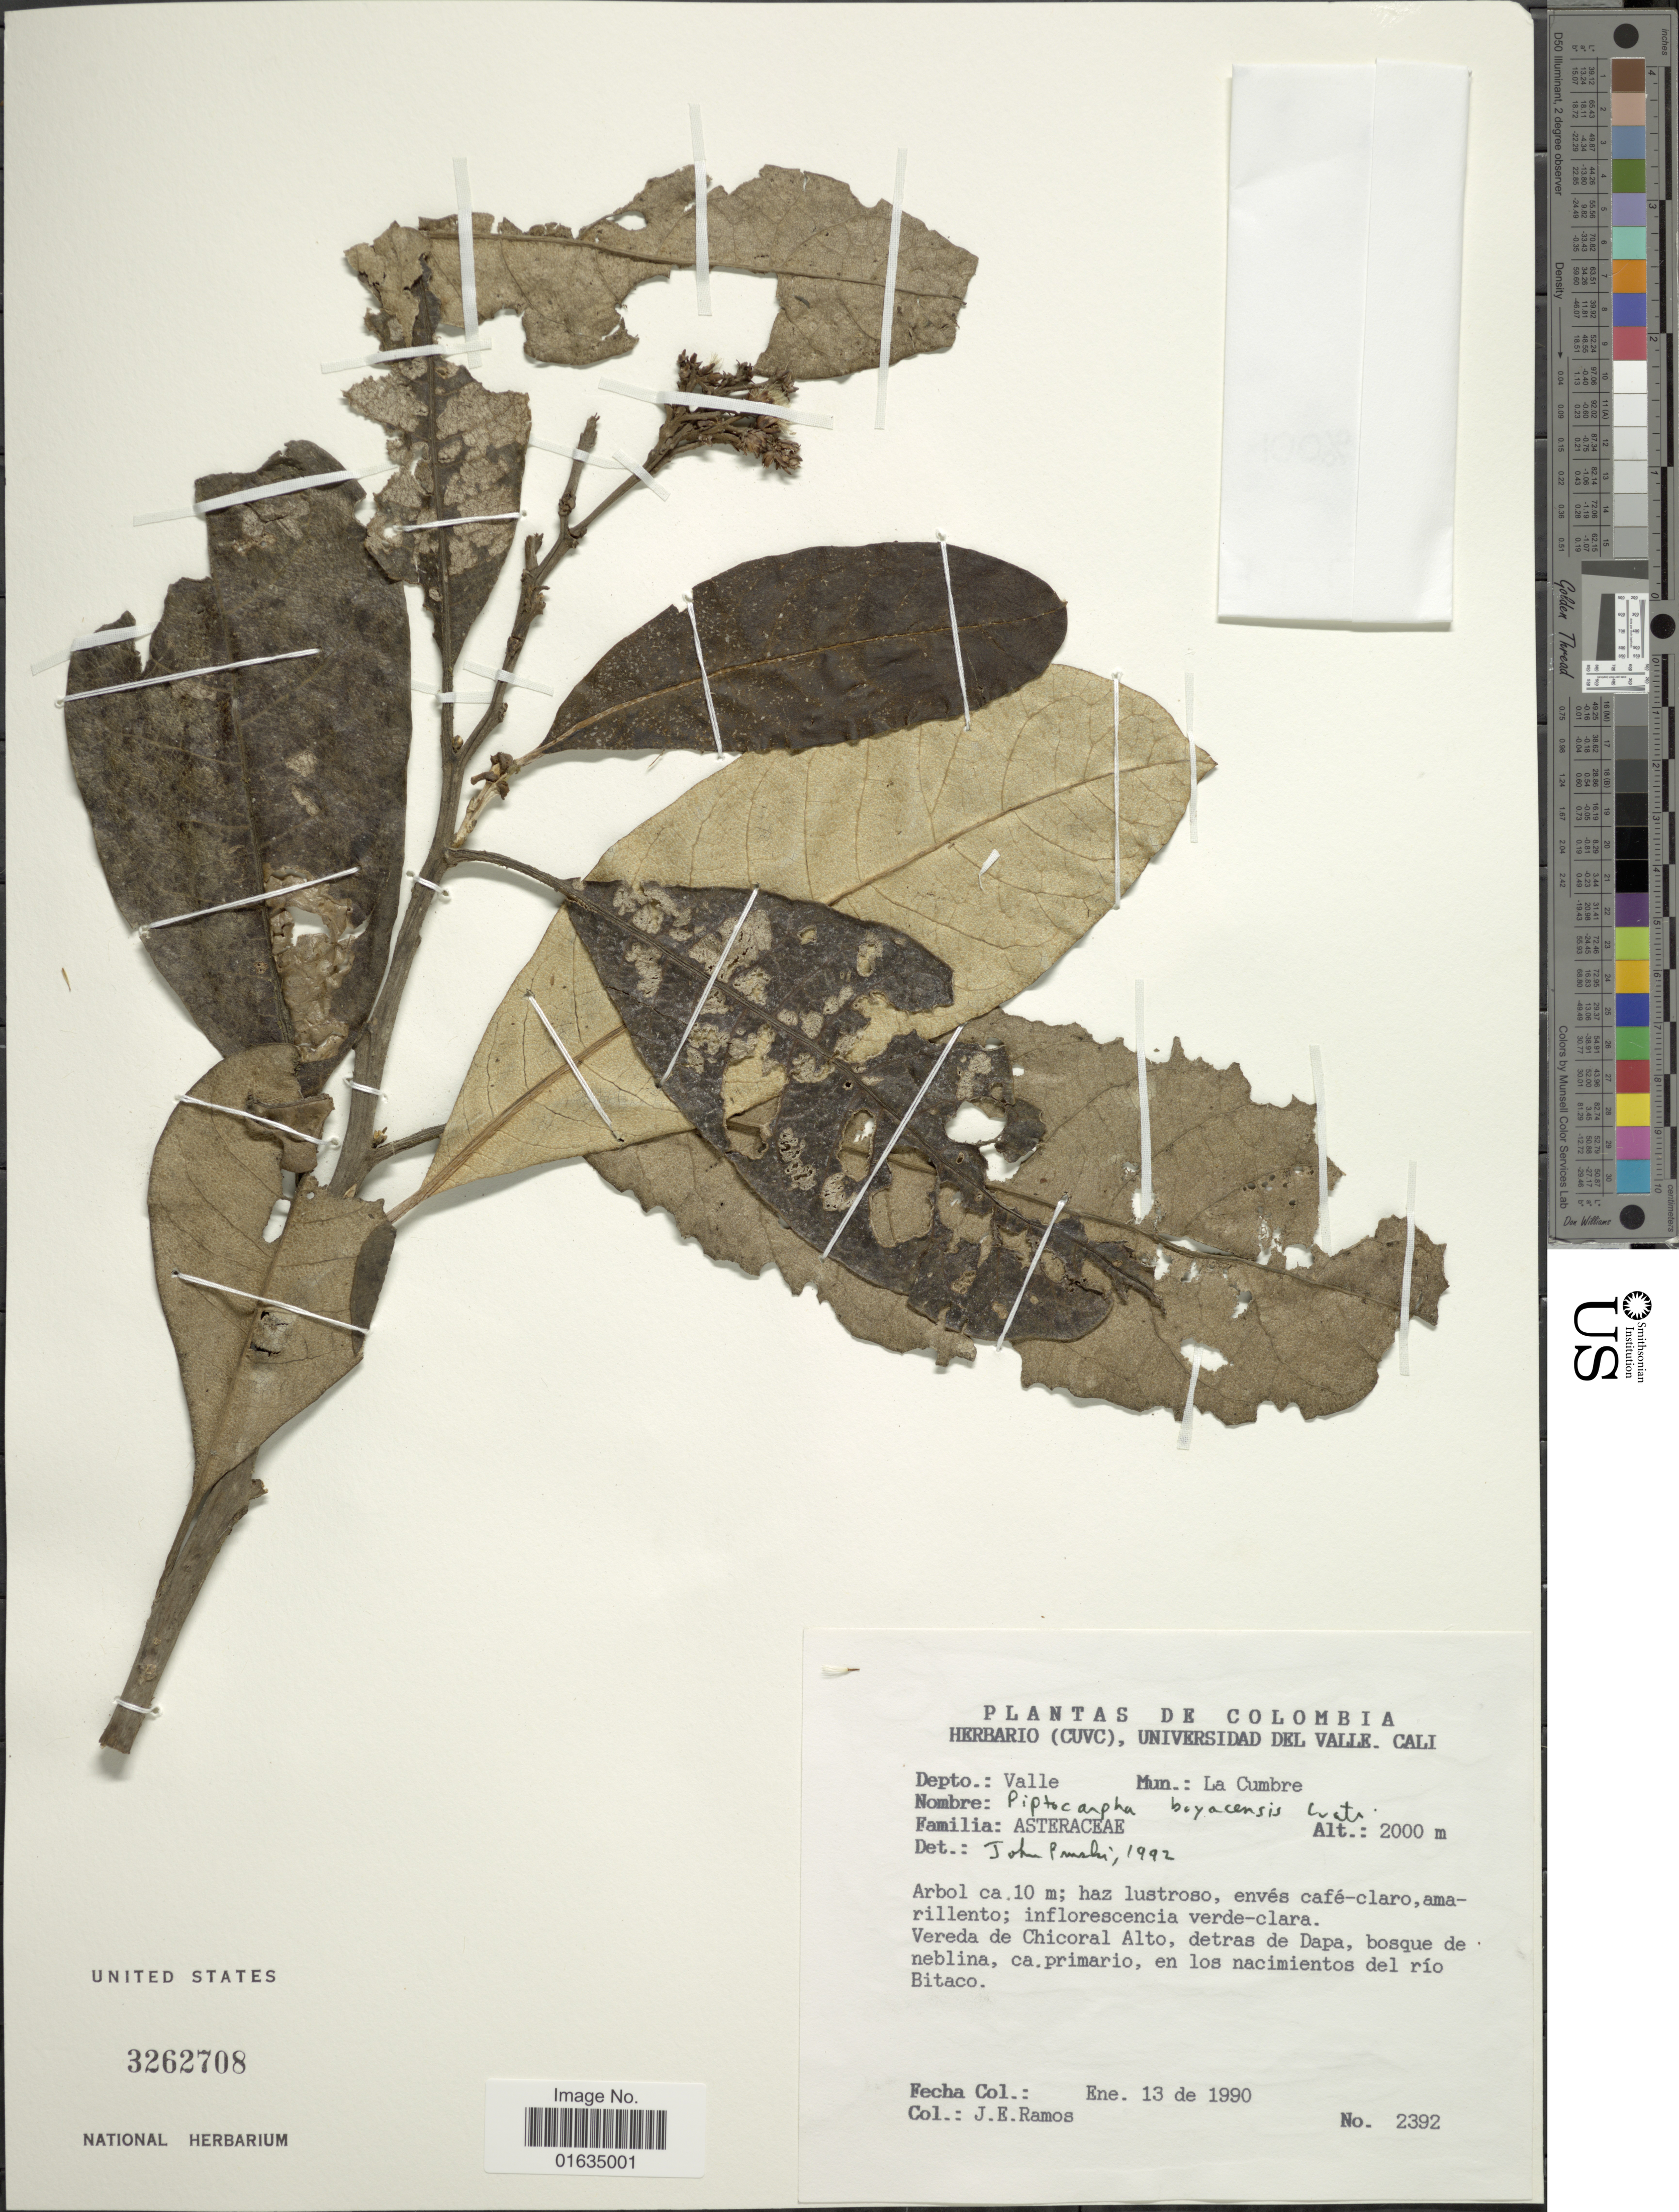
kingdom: Plantae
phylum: Tracheophyta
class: Magnoliopsida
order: Asterales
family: Asteraceae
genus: Critoniopsis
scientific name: Critoniopsis sp.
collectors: J. E. Ramos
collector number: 2392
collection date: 1990-01-13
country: Colombia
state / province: Valle del Cauca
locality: Depto. Valle, Mun. La Cumbre, vereda de Chicoral Alto, detras de Dapa, en los nacimientos del rio Bitaco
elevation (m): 2000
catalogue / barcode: US 3262708